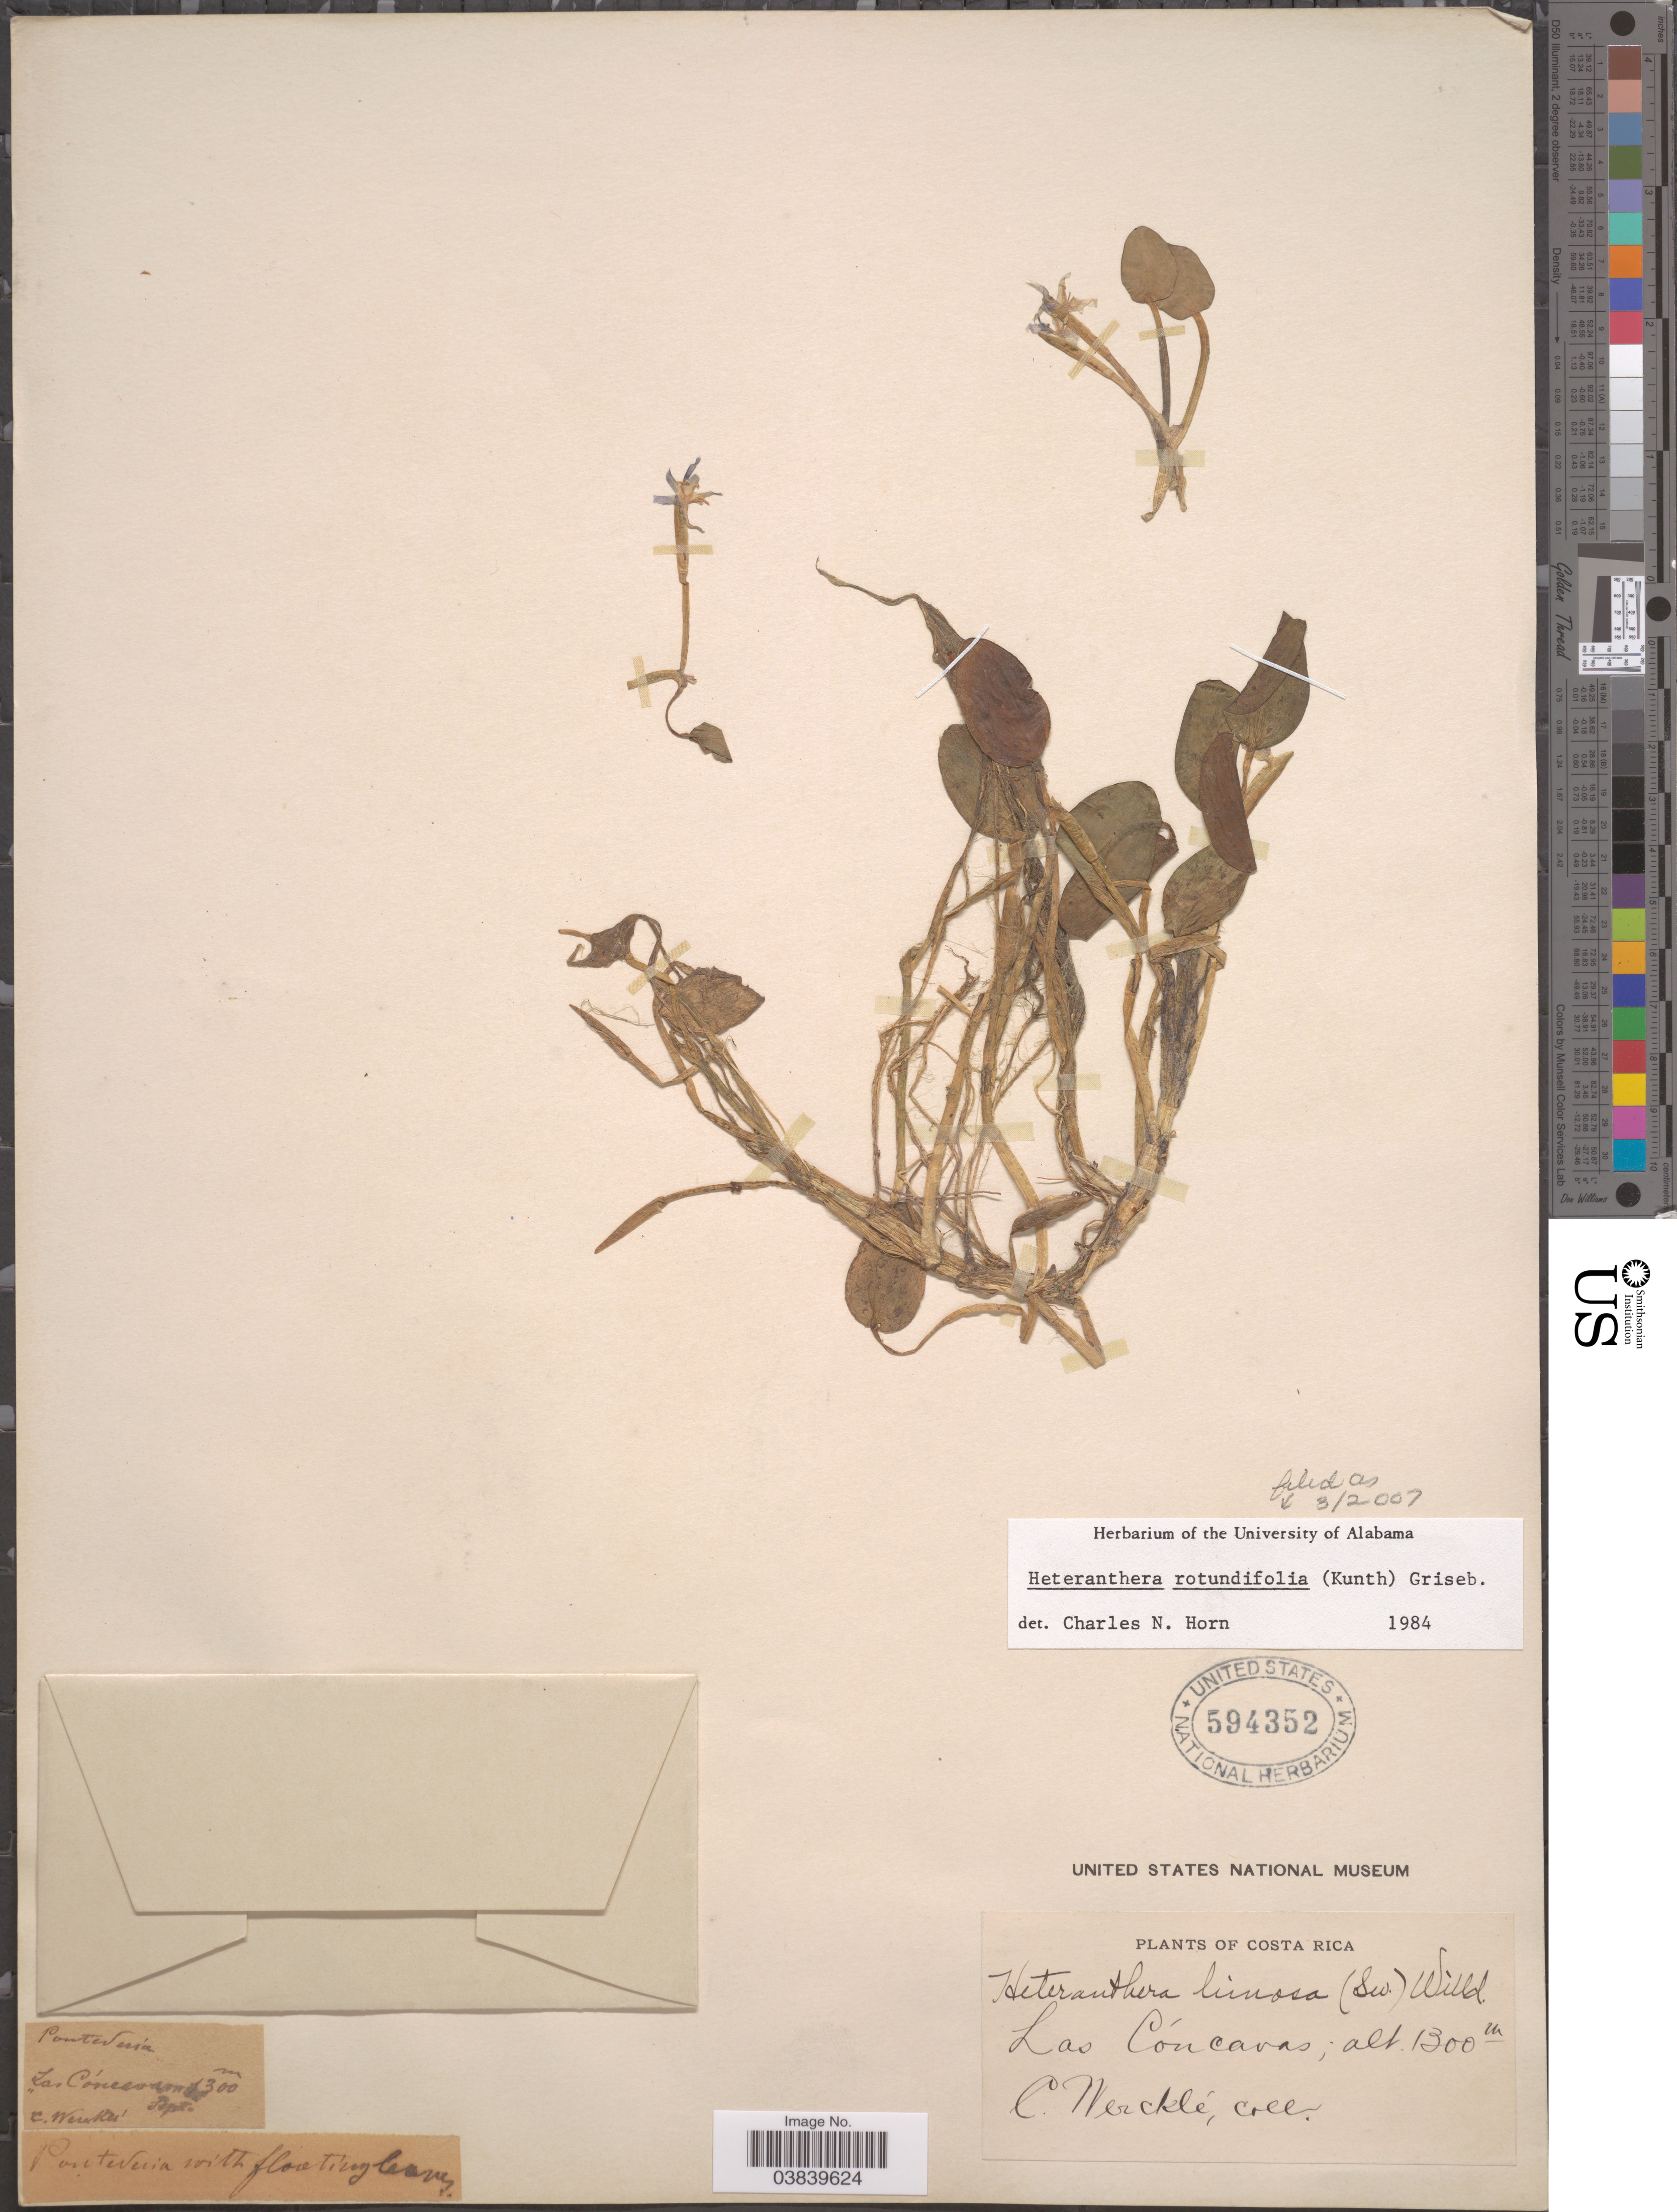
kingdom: Plantae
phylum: Tracheophyta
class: Liliopsida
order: Commelinales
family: Pontederiaceae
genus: Heteranthera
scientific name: Heteranthera rotundifolia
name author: (Kunth) Griseb.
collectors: C. Wercklé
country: Costa Rica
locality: Las Cóncavas.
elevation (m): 1300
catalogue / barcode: US 594352